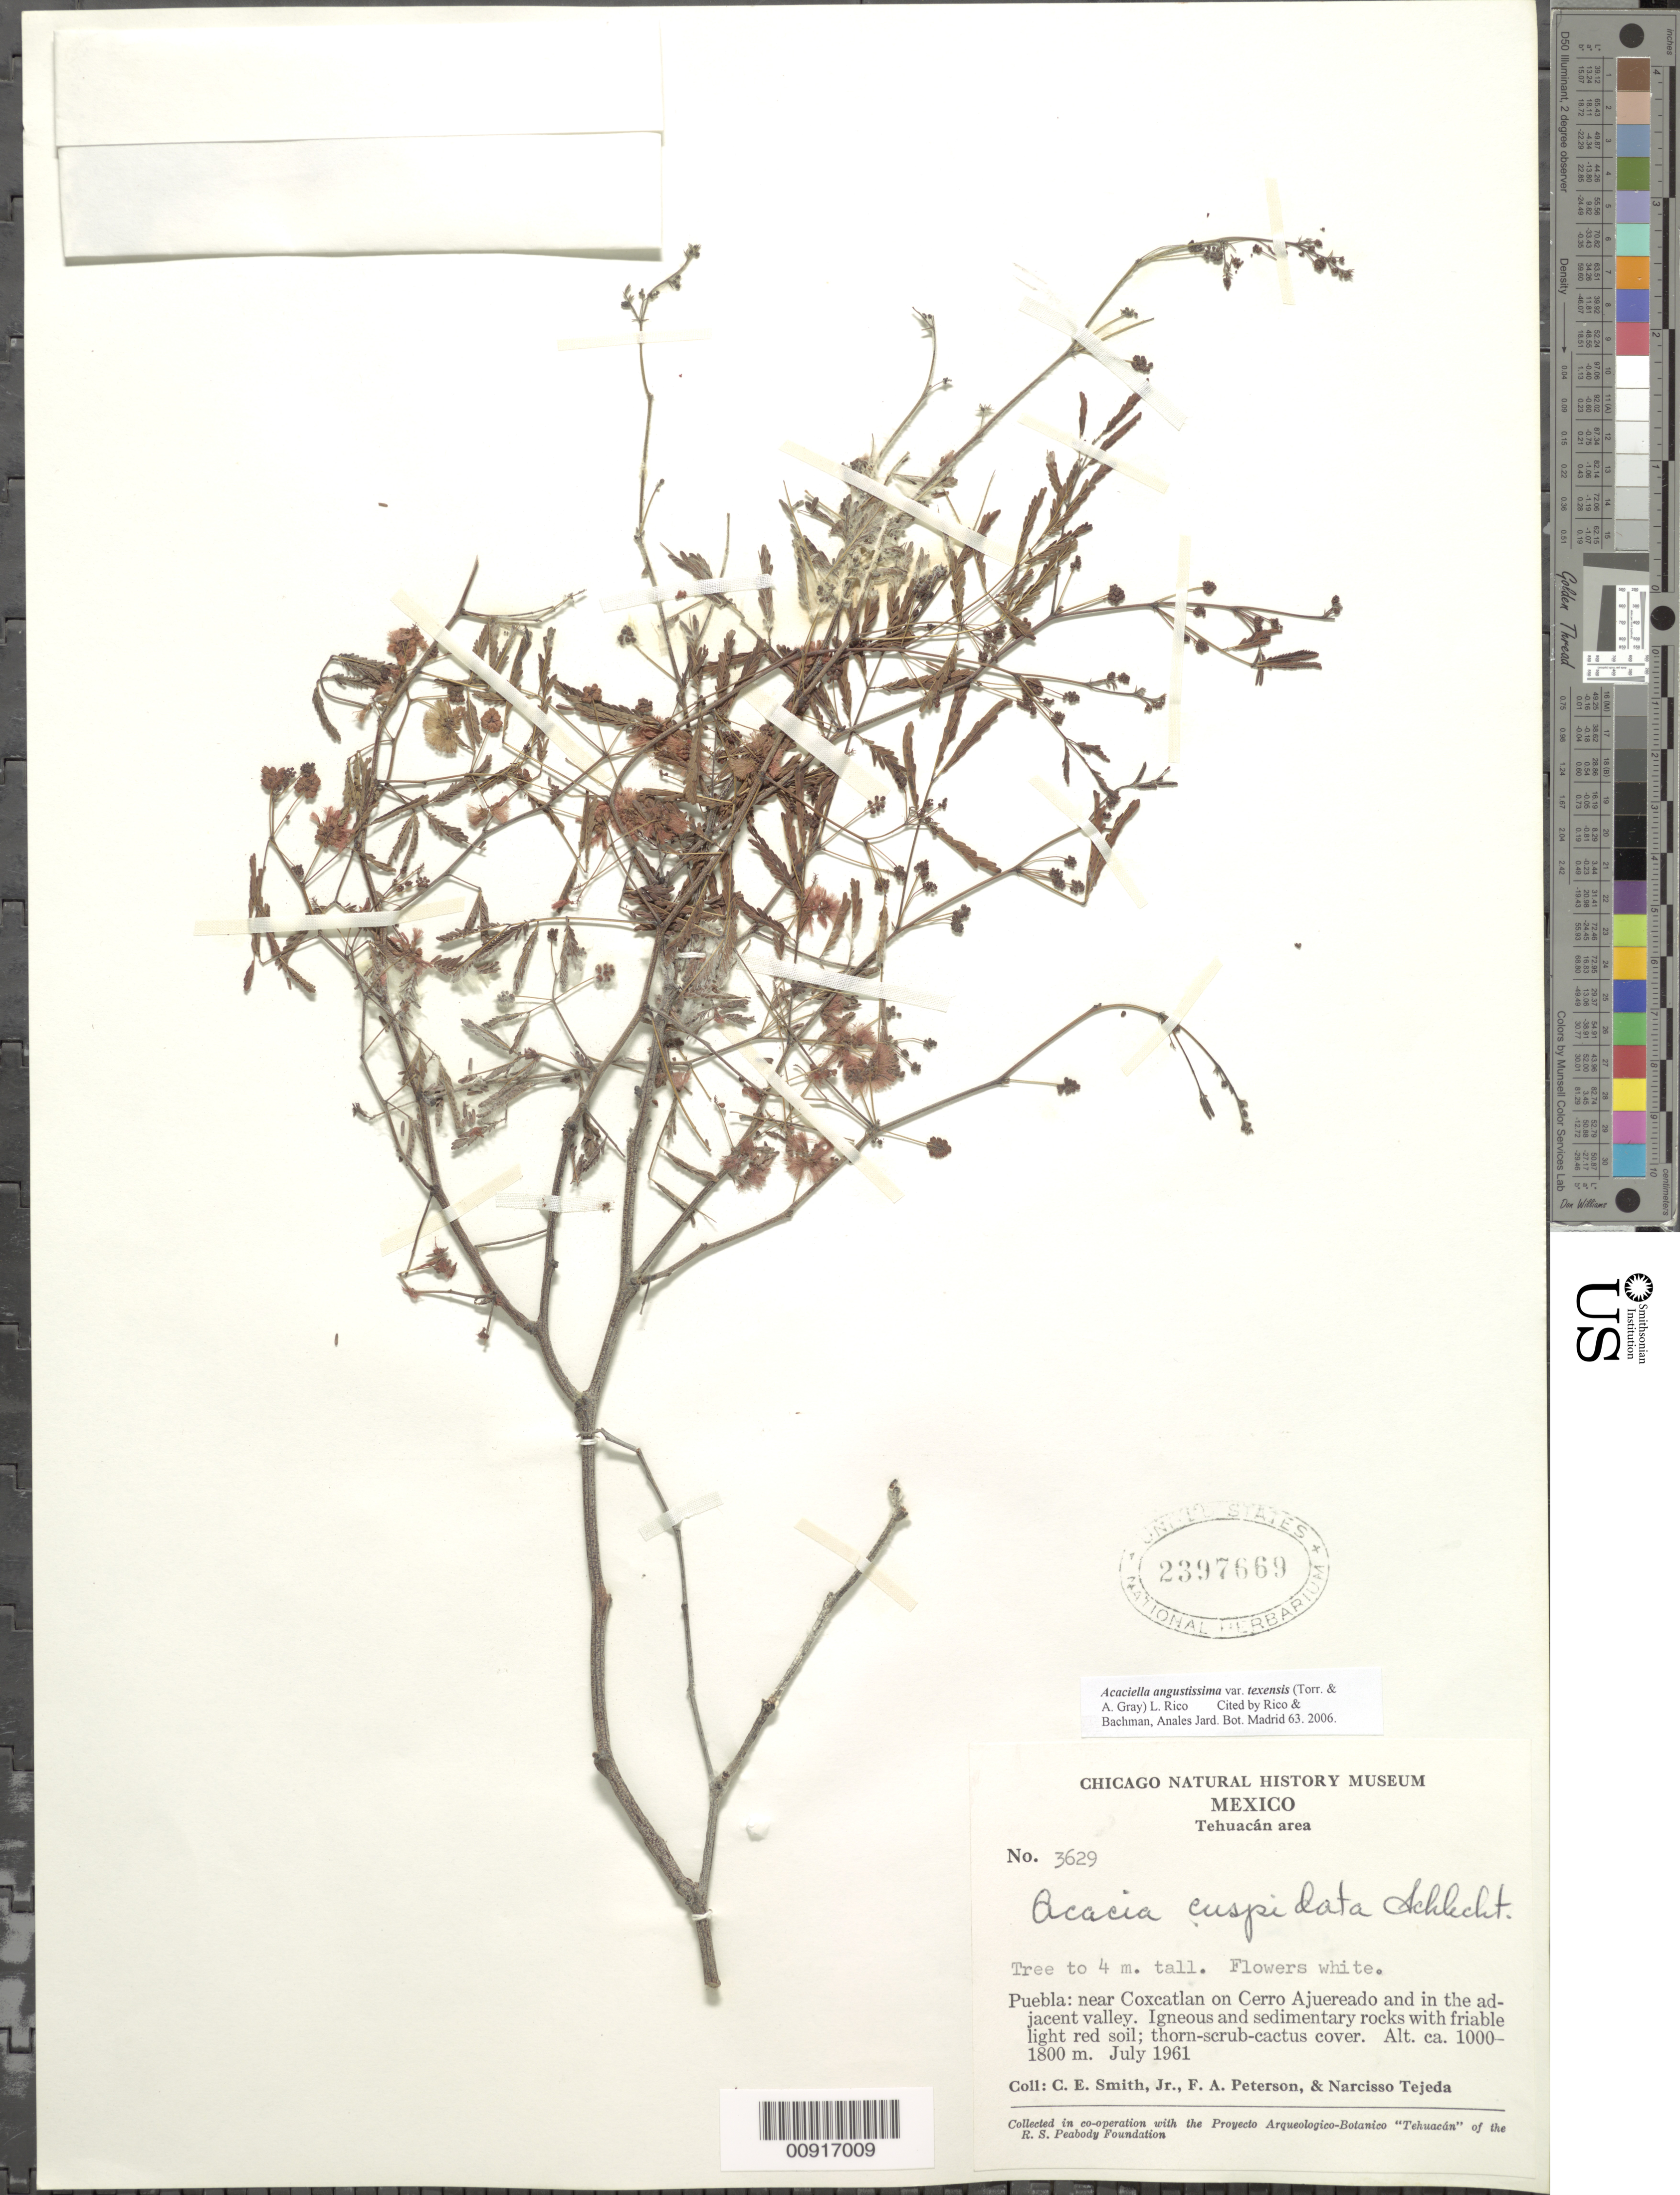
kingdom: Plantae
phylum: Tracheophyta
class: Magnoliopsida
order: Fabales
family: Fabaceae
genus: Acaciella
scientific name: Acaciella angustissima var. texensis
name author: (Nutt. ex Torr. & A. Gray) L. Rico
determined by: Rico, L.; Bachman, --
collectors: C. E. Smith Jr., F. A. Peterson & N. Tejeda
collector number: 3629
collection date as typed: Jul 1961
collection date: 1961-07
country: Mexico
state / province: Puebla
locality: Puebla: near Coxcatlan on Cerro Ajuereado and in the adjacent valley.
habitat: Igneous and sedimentary rocks with friable light red soil; thorn-scrub-cactus cover.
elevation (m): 1800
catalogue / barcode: US 2397669